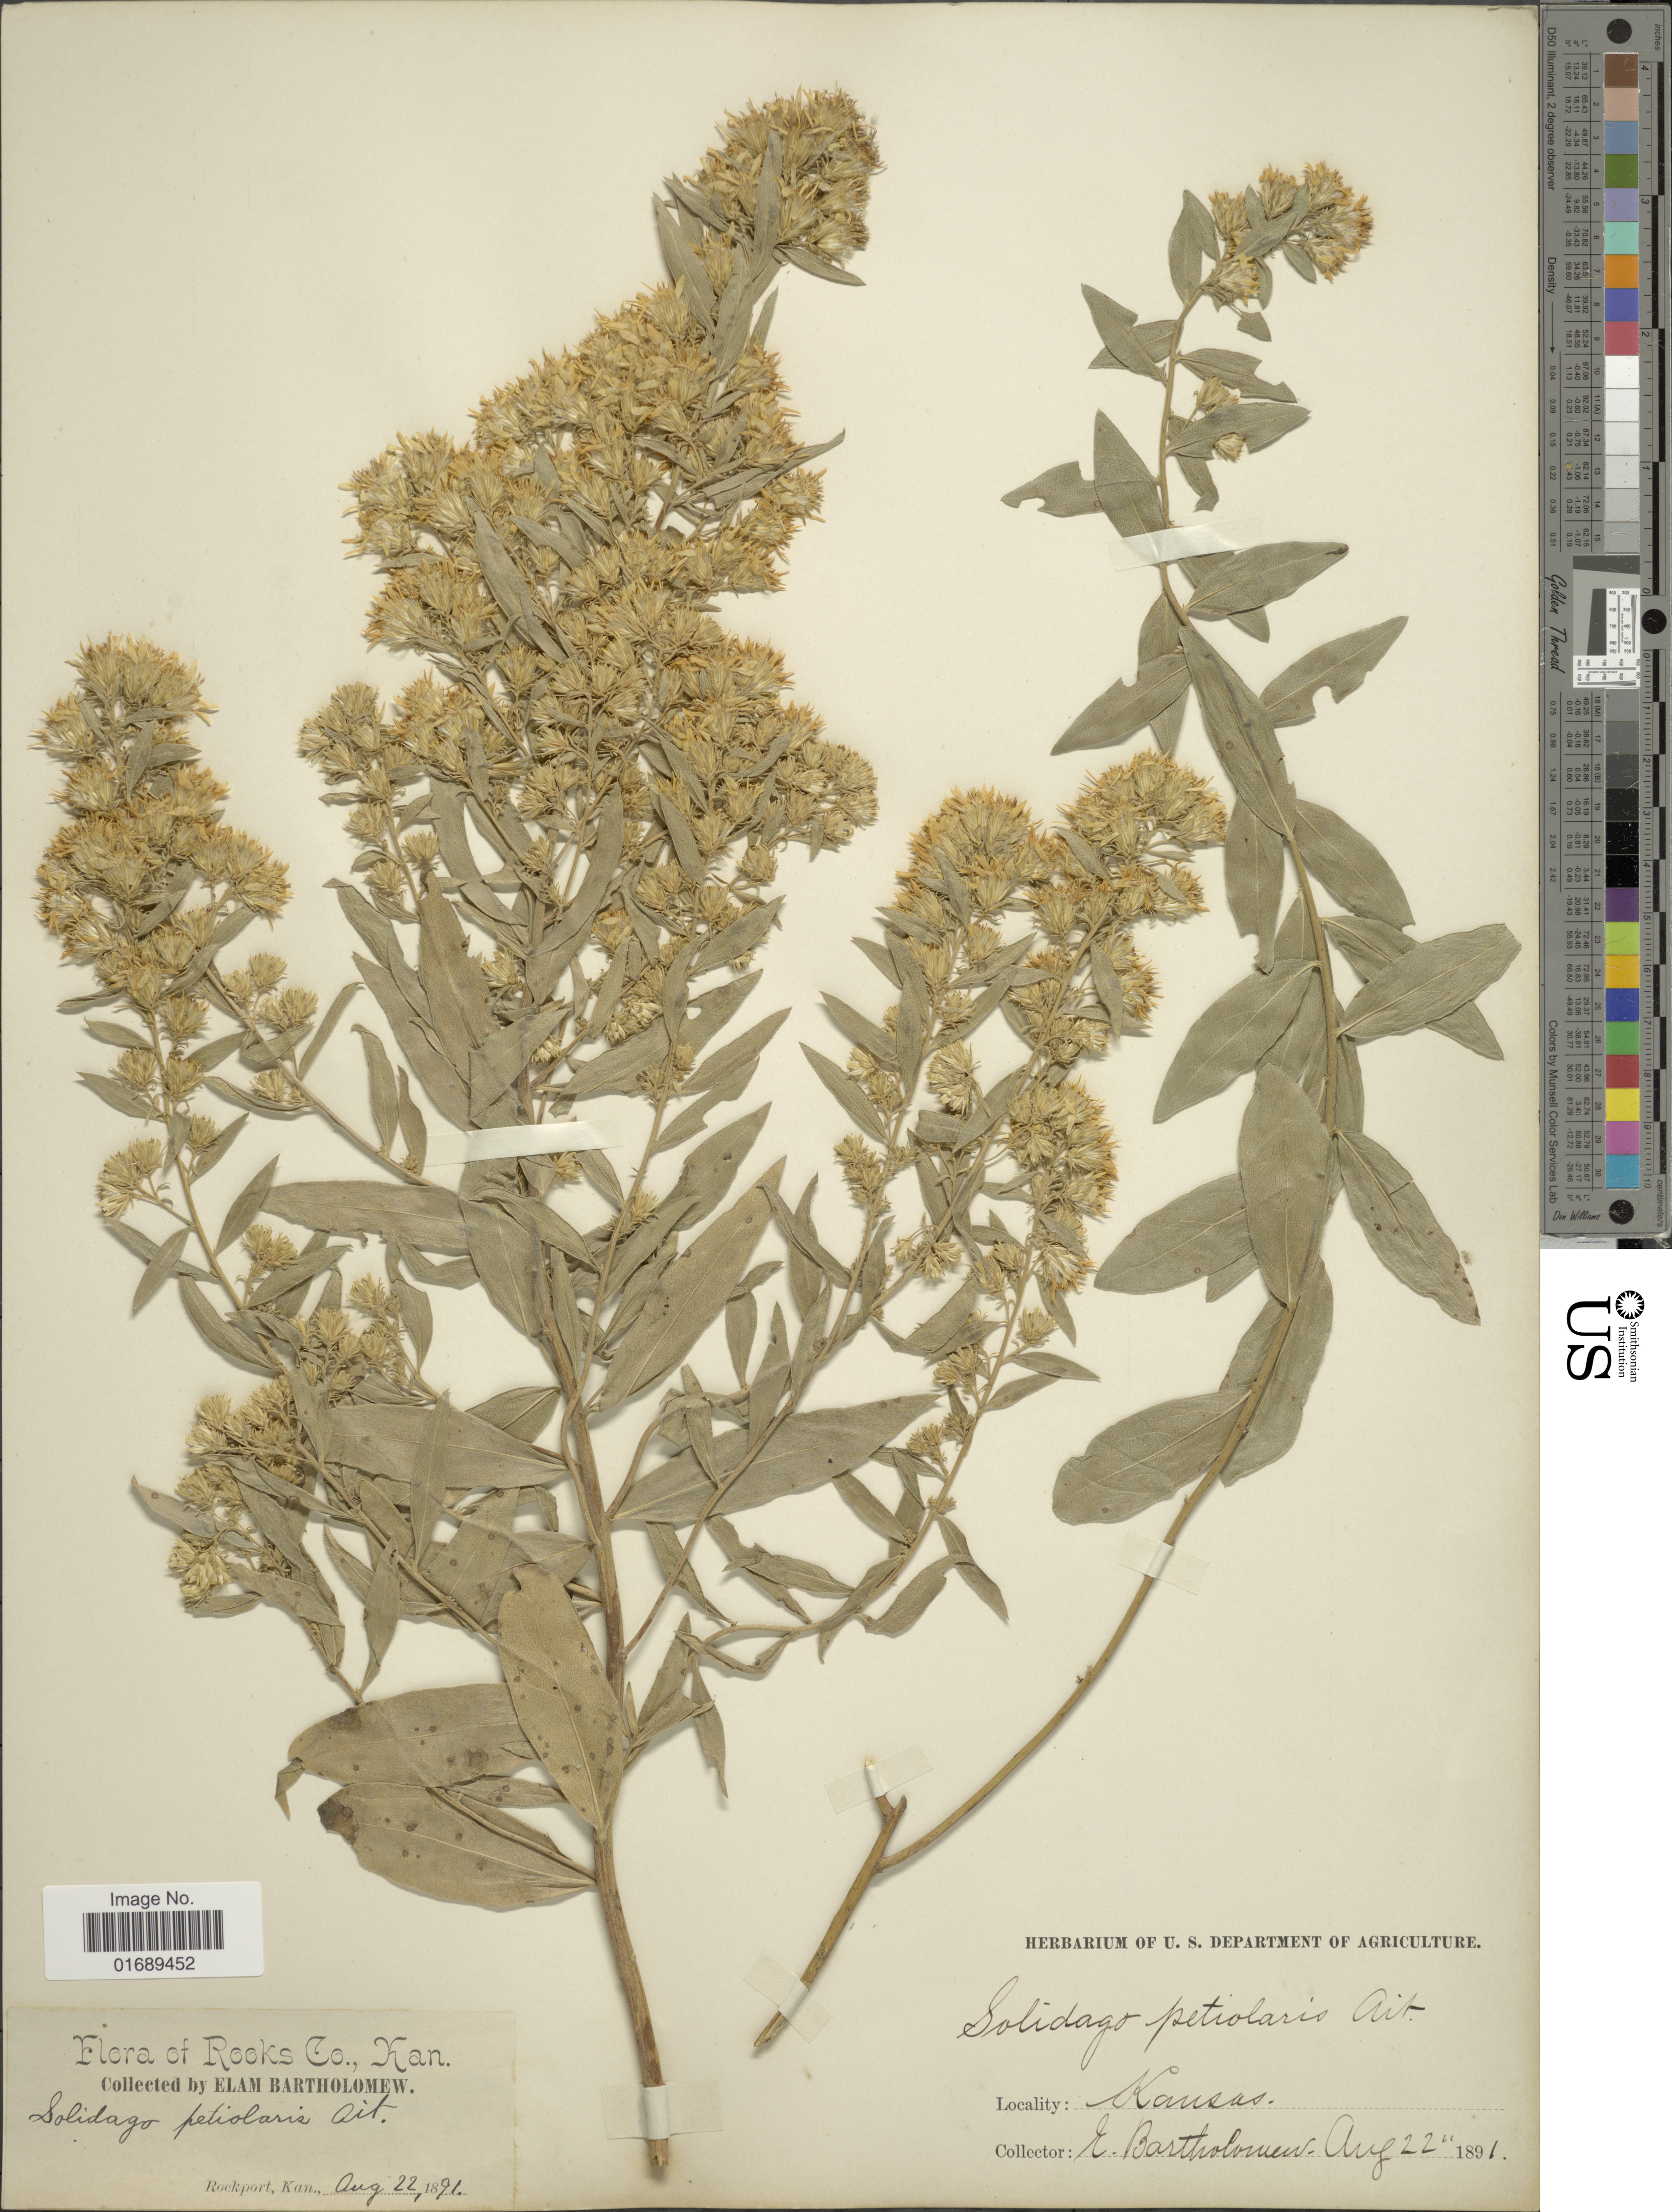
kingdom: Plantae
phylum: Tracheophyta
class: Magnoliopsida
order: Asterales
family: Asteraceae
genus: Solidago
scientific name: Solidago petiolaris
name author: Aiton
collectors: E. Bartholomew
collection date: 1891-08-22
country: United States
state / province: Kansas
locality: Rocks Co., Rockport